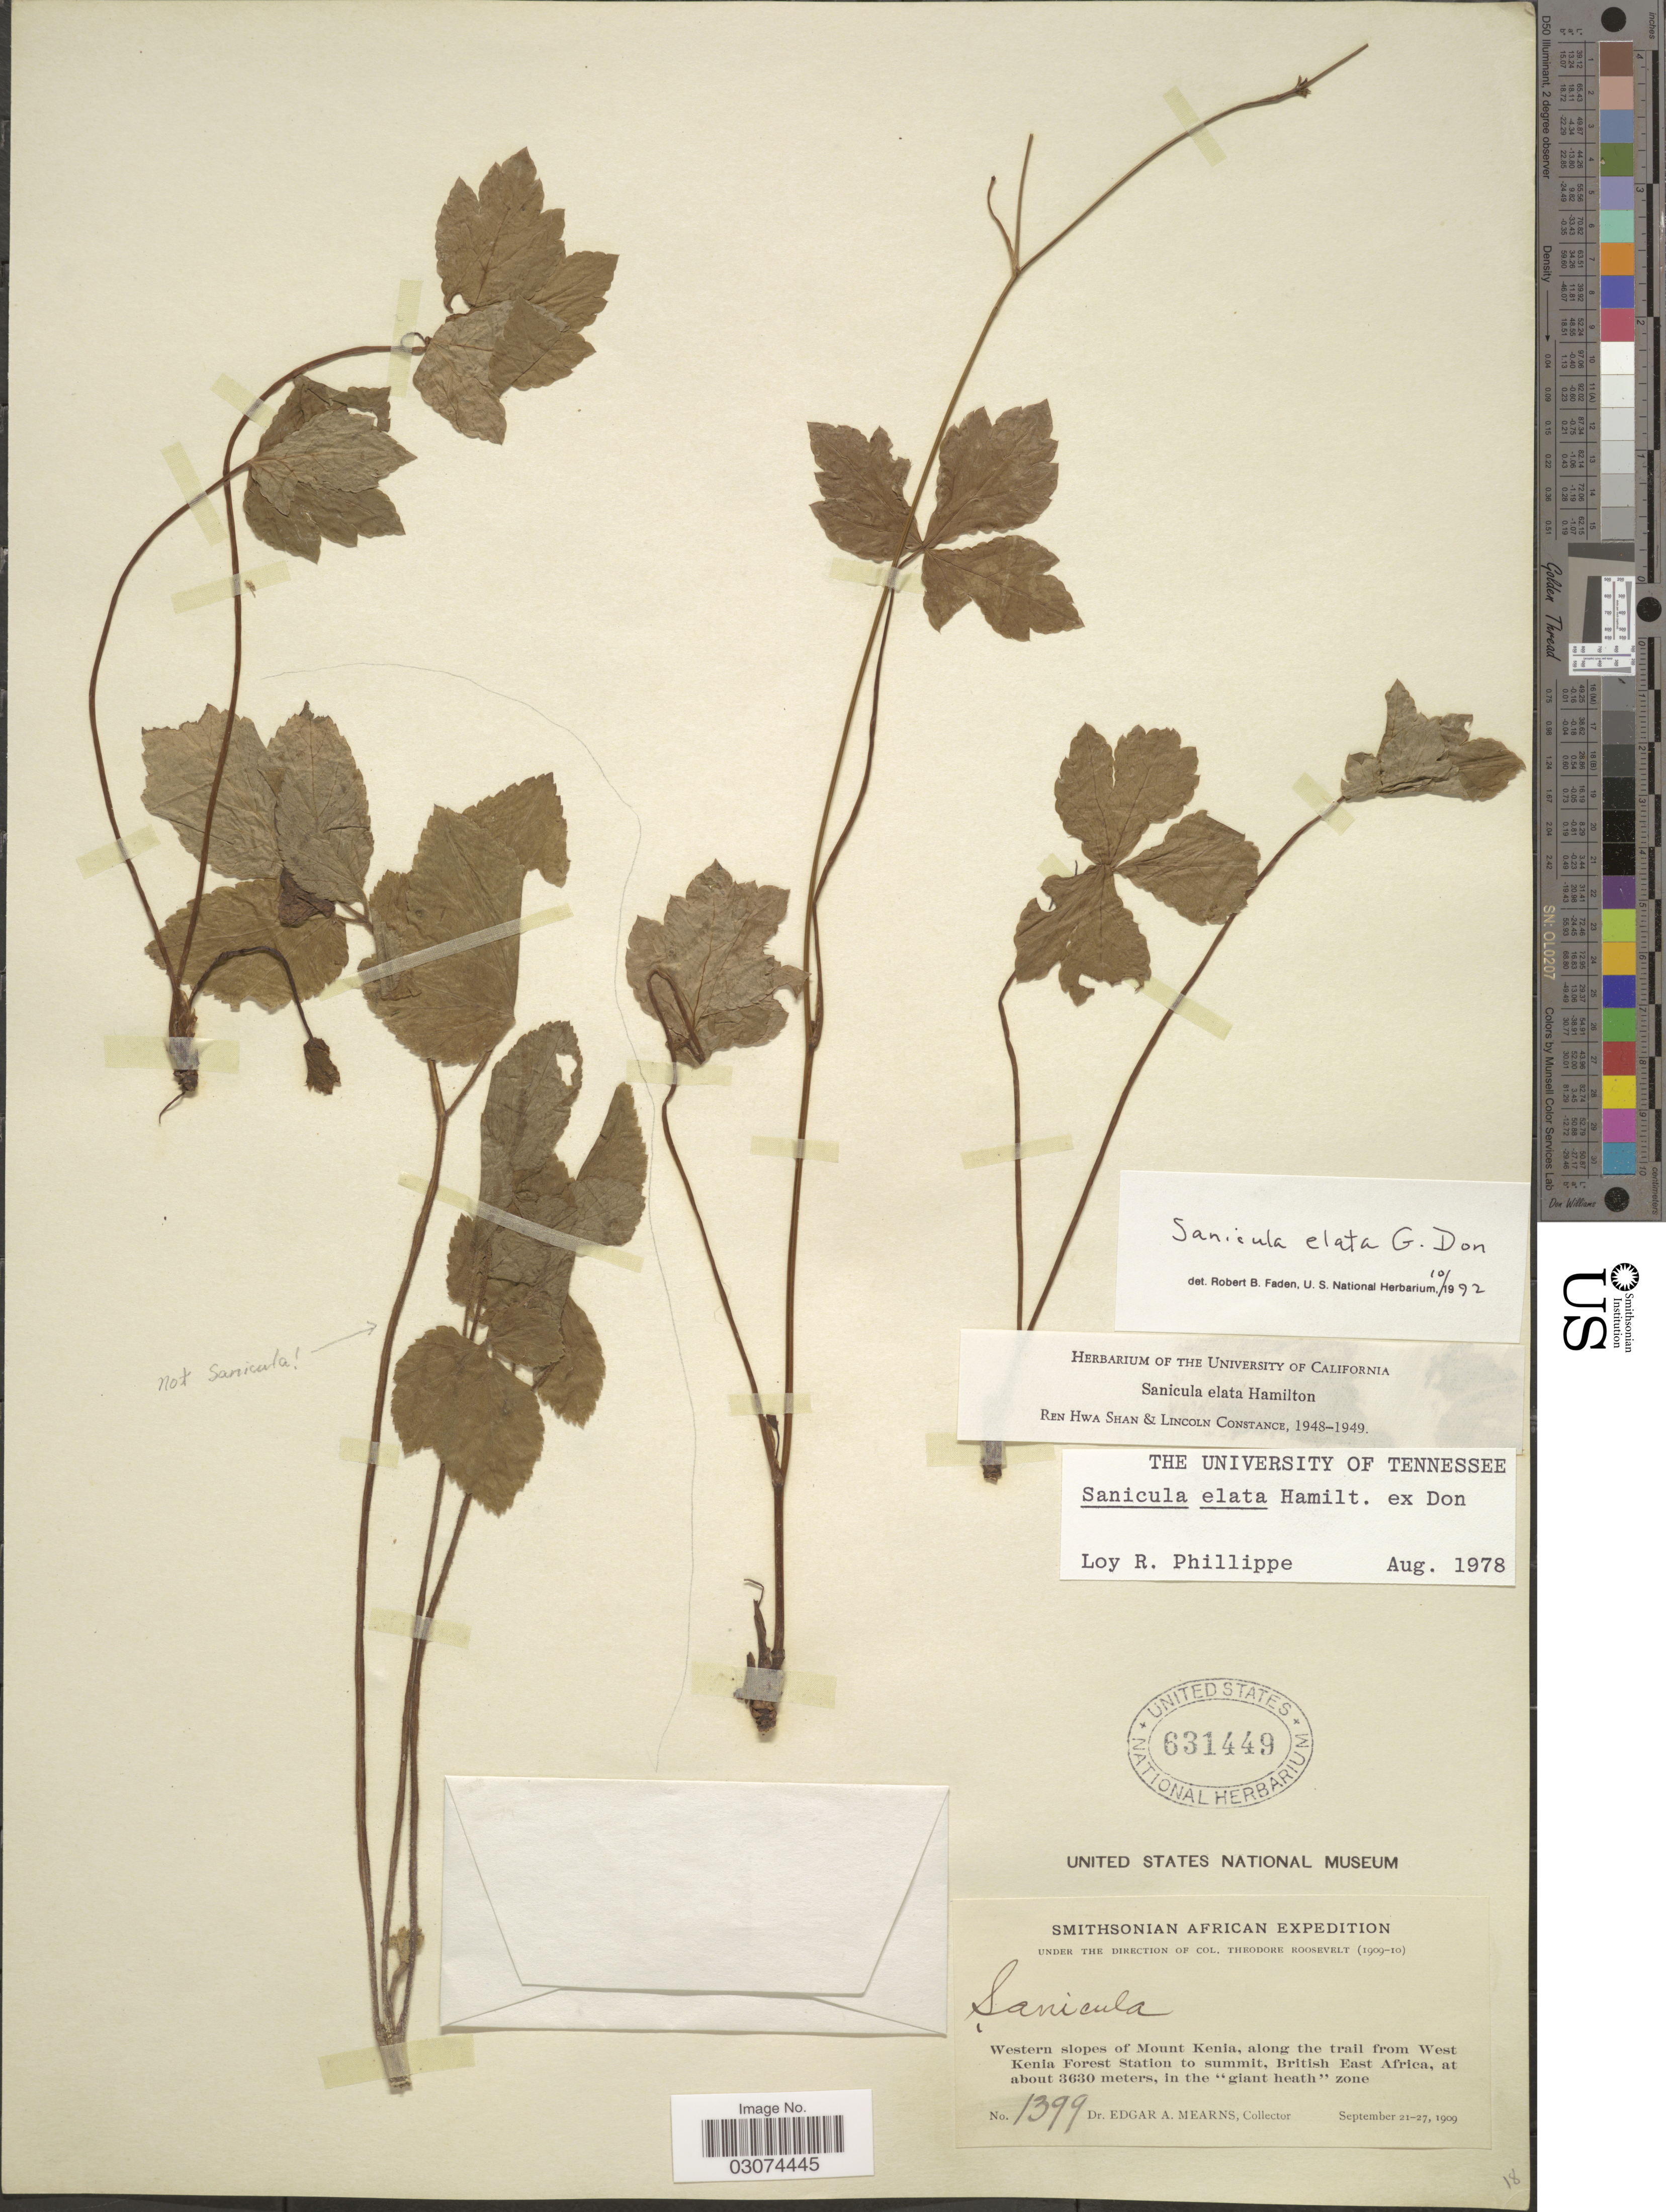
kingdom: Plantae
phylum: Tracheophyta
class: Magnoliopsida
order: Apiales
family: Apiaceae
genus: Sanicula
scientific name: Sanicula elata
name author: Buch.-Ham. ex D. Don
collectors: E. A. Mearns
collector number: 1399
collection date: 1909-09-21/1909-09-27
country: Kenya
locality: Western slopes of Mount Kenia, along the trail from West Kenia Forest Station to summit, British East Africa, in the "giant heath" zone.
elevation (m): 3630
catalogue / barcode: US 631449